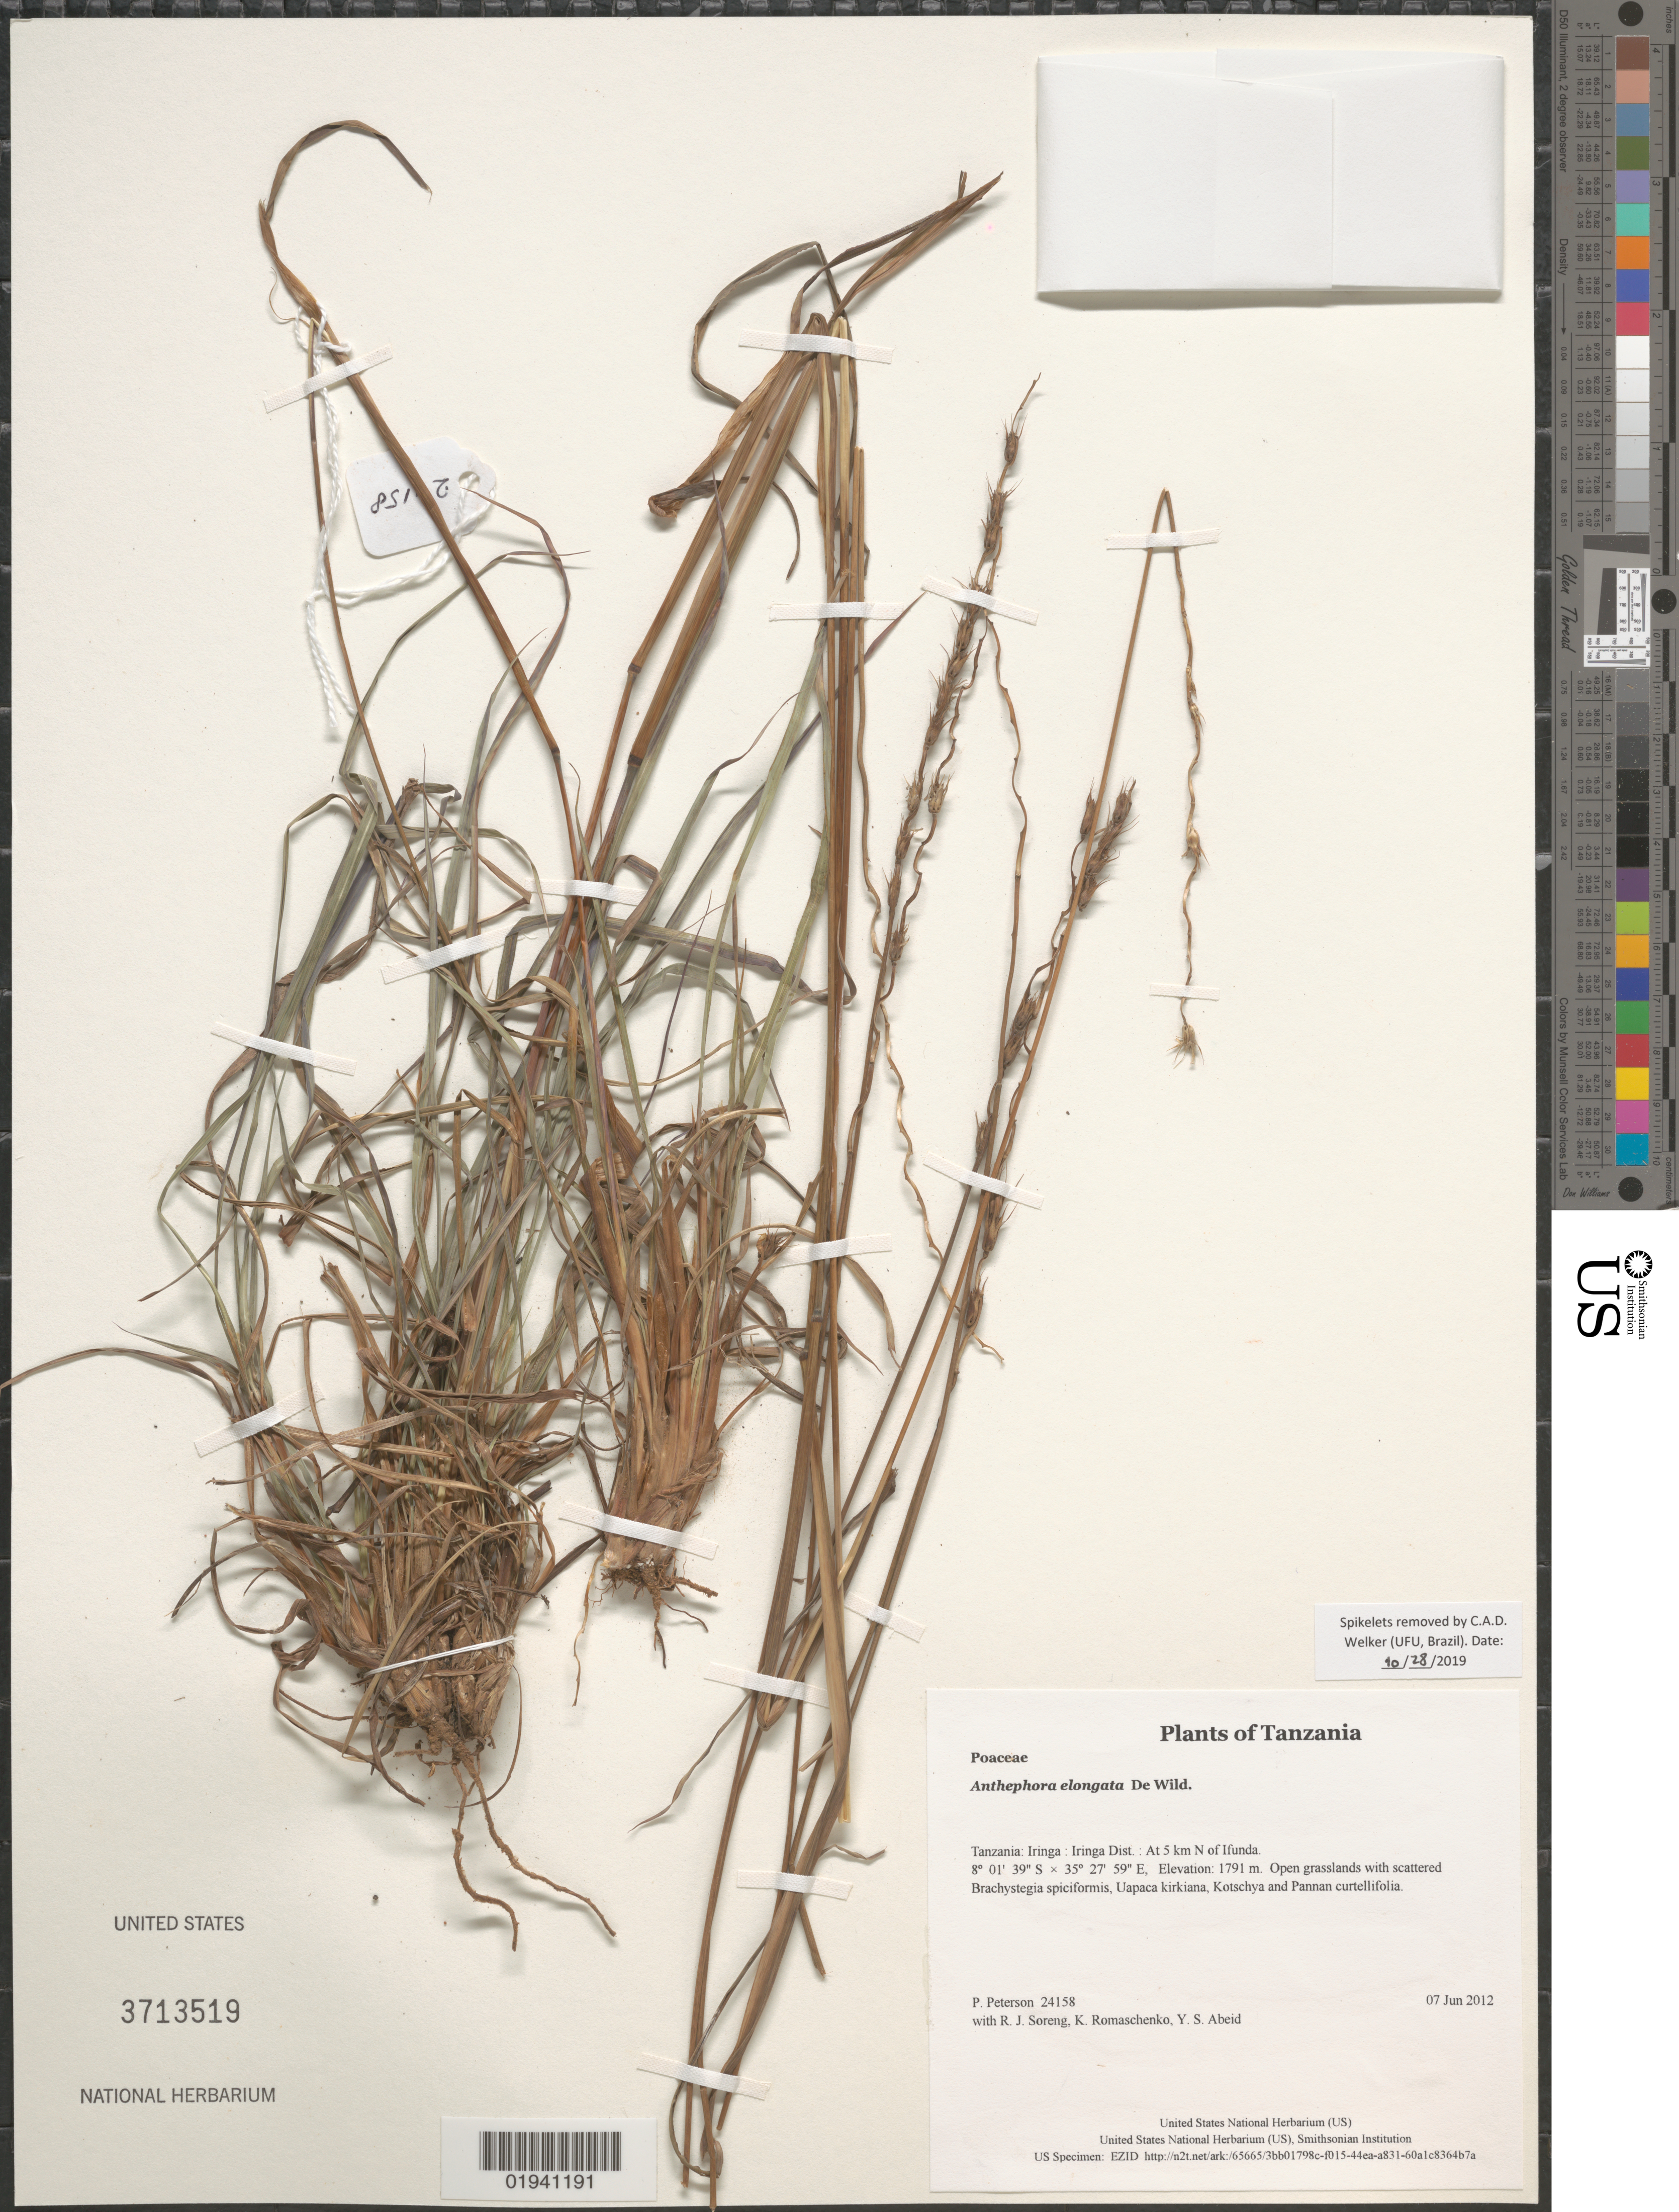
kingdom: Plantae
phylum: Tracheophyta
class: Liliopsida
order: Poales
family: Poaceae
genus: Anthephora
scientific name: Anthephora elongata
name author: De Wild.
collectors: P. M. Peterson, R. J. Soreng, K. Romaschenko & Y. Abeid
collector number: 24158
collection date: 2012-06-07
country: Tanzania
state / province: Iringa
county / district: Iringa Dist.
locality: At 5 km N of Ifunda.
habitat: Open grasslands with scattered Brachystegia spiciformis, Uapaca kirkiana, Kotschya and Pannan curtellifolia.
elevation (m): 1791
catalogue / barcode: US 3713519